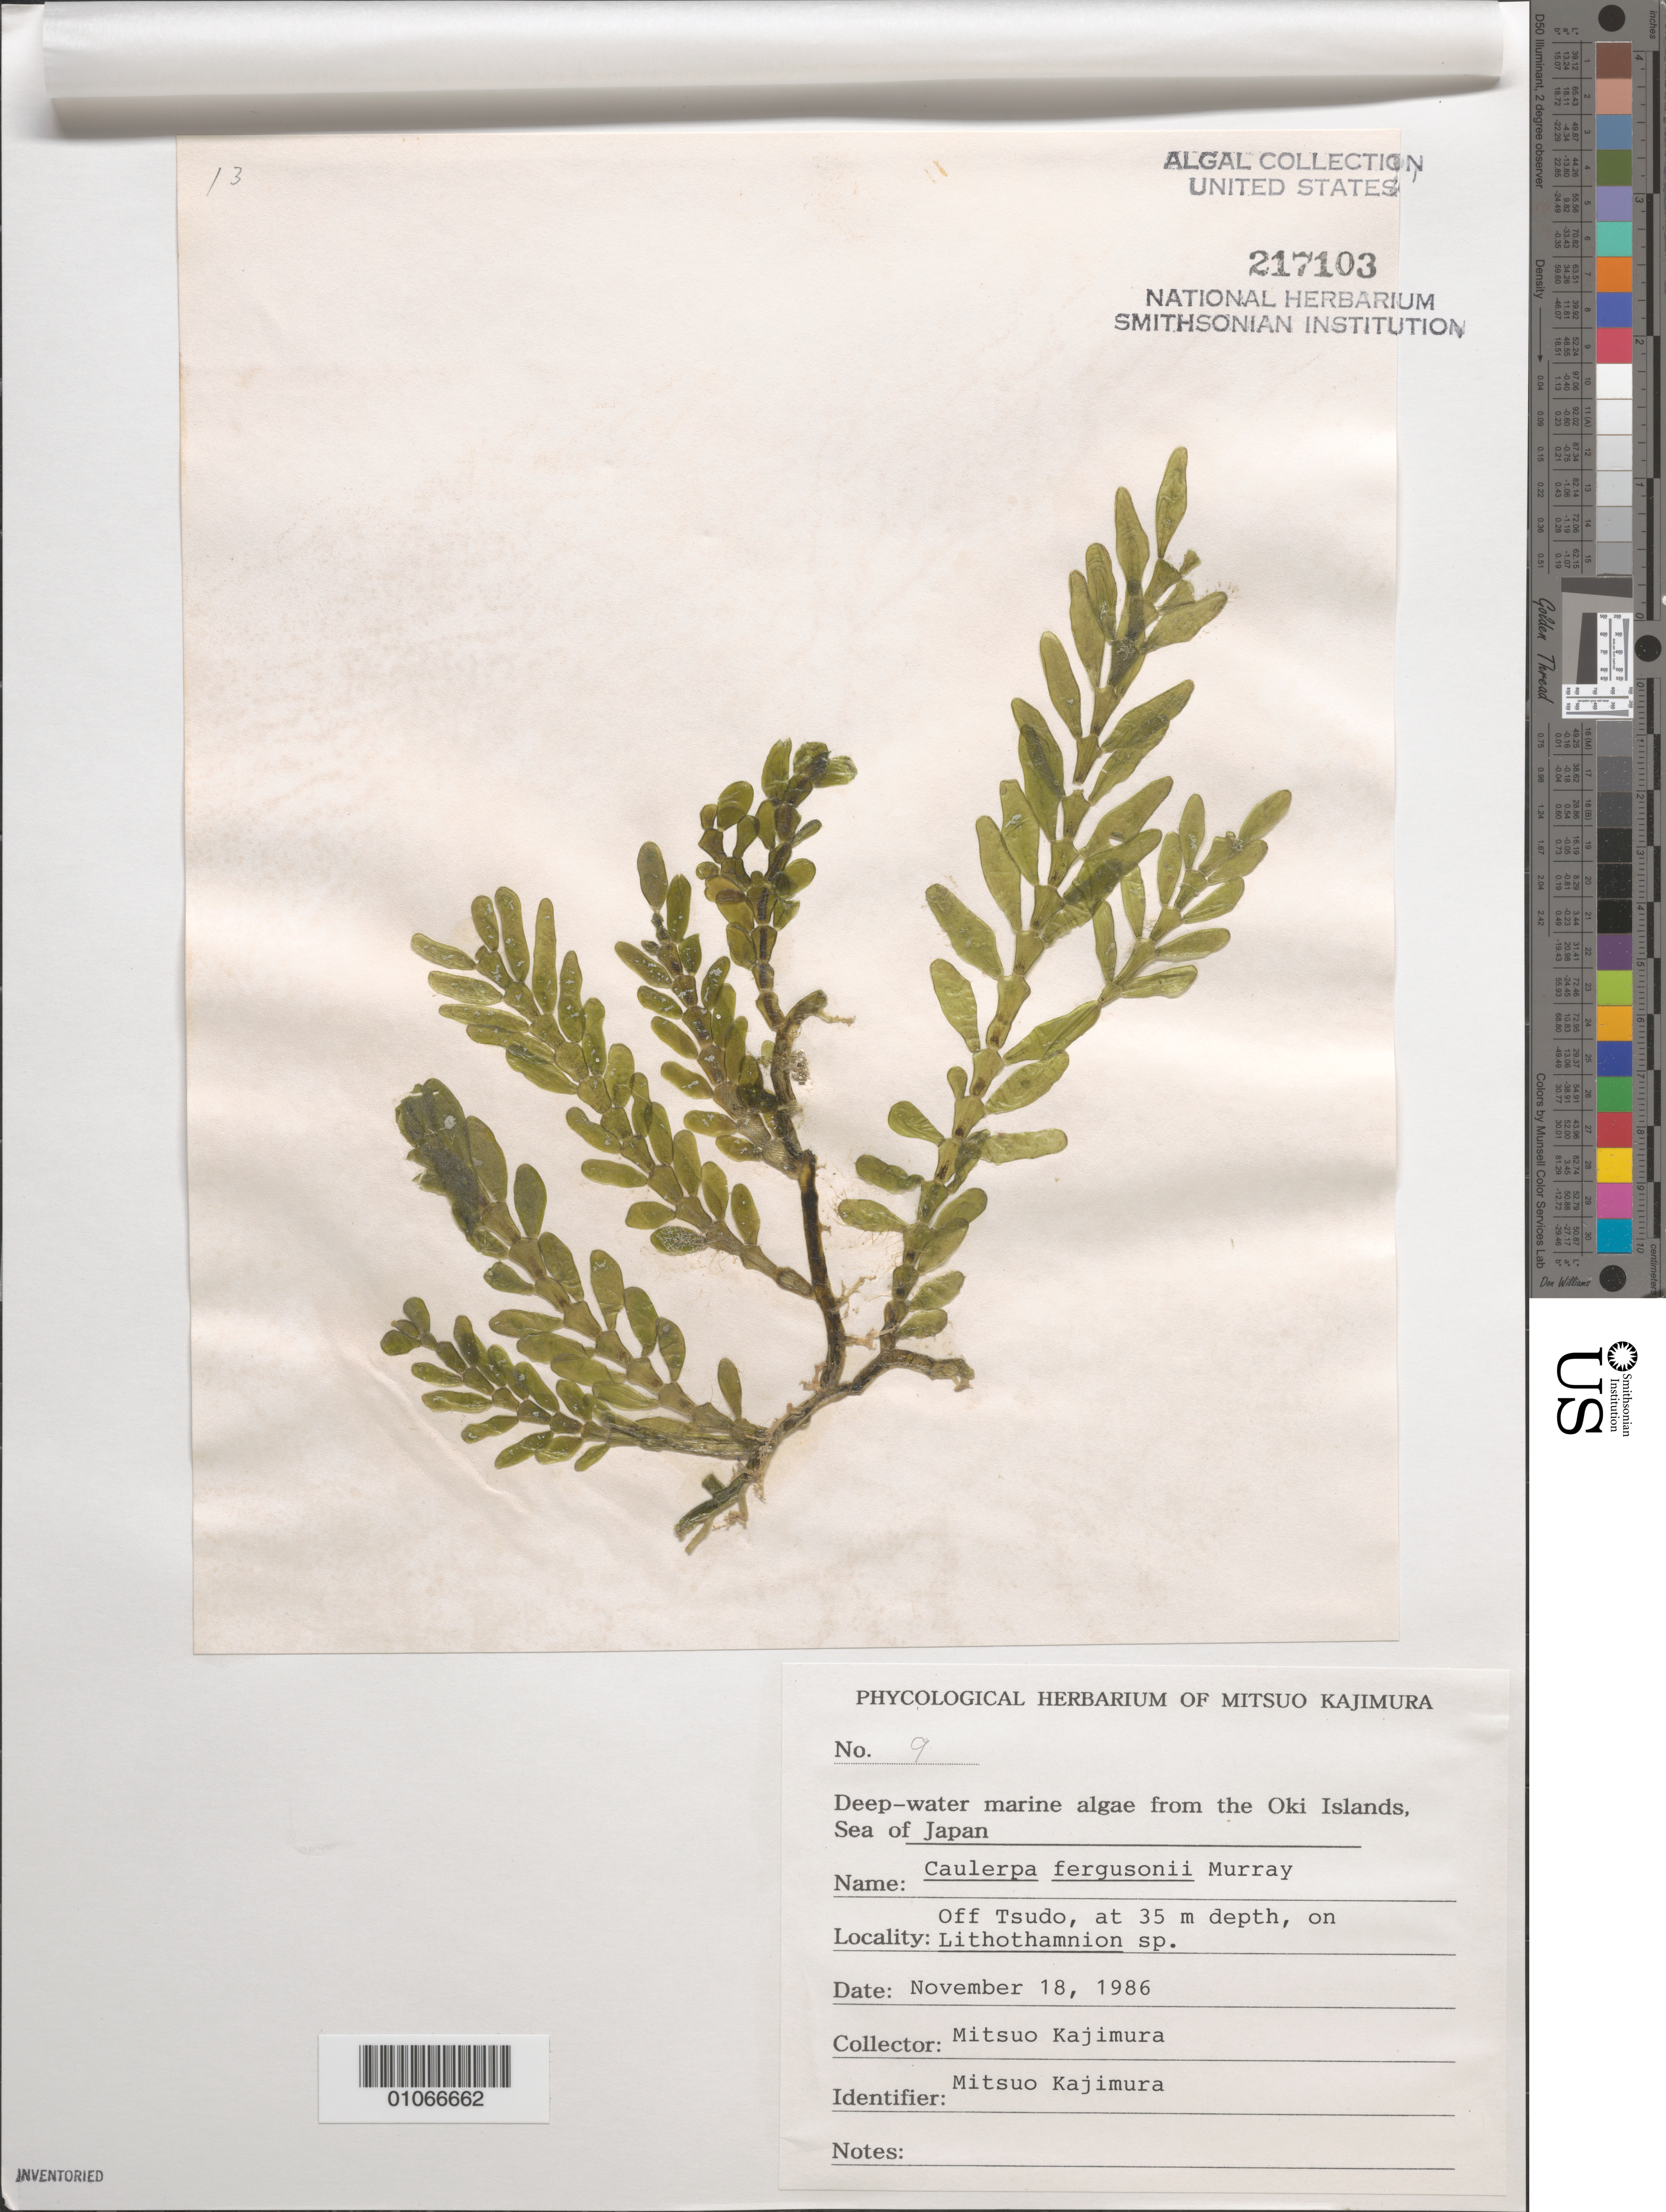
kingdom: Plantae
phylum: Chlorophyta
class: Ulvophyceae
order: Bryopsidales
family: Caulerpaceae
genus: Caulerpa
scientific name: Caulerpa fergusonii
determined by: Kajimura, Mitsuo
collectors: M. Kajimura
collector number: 9 & specimen 13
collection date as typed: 18 Nov 1986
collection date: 1986-11-18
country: Japan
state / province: Simane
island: Oki Is.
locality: Off Tsudo [village], Sea of Japan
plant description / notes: Phycologial Herbarium of Mitsuo Kajimura, Deep-water marine algae from the Oki Islands, Sea of Japan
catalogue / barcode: US 217103